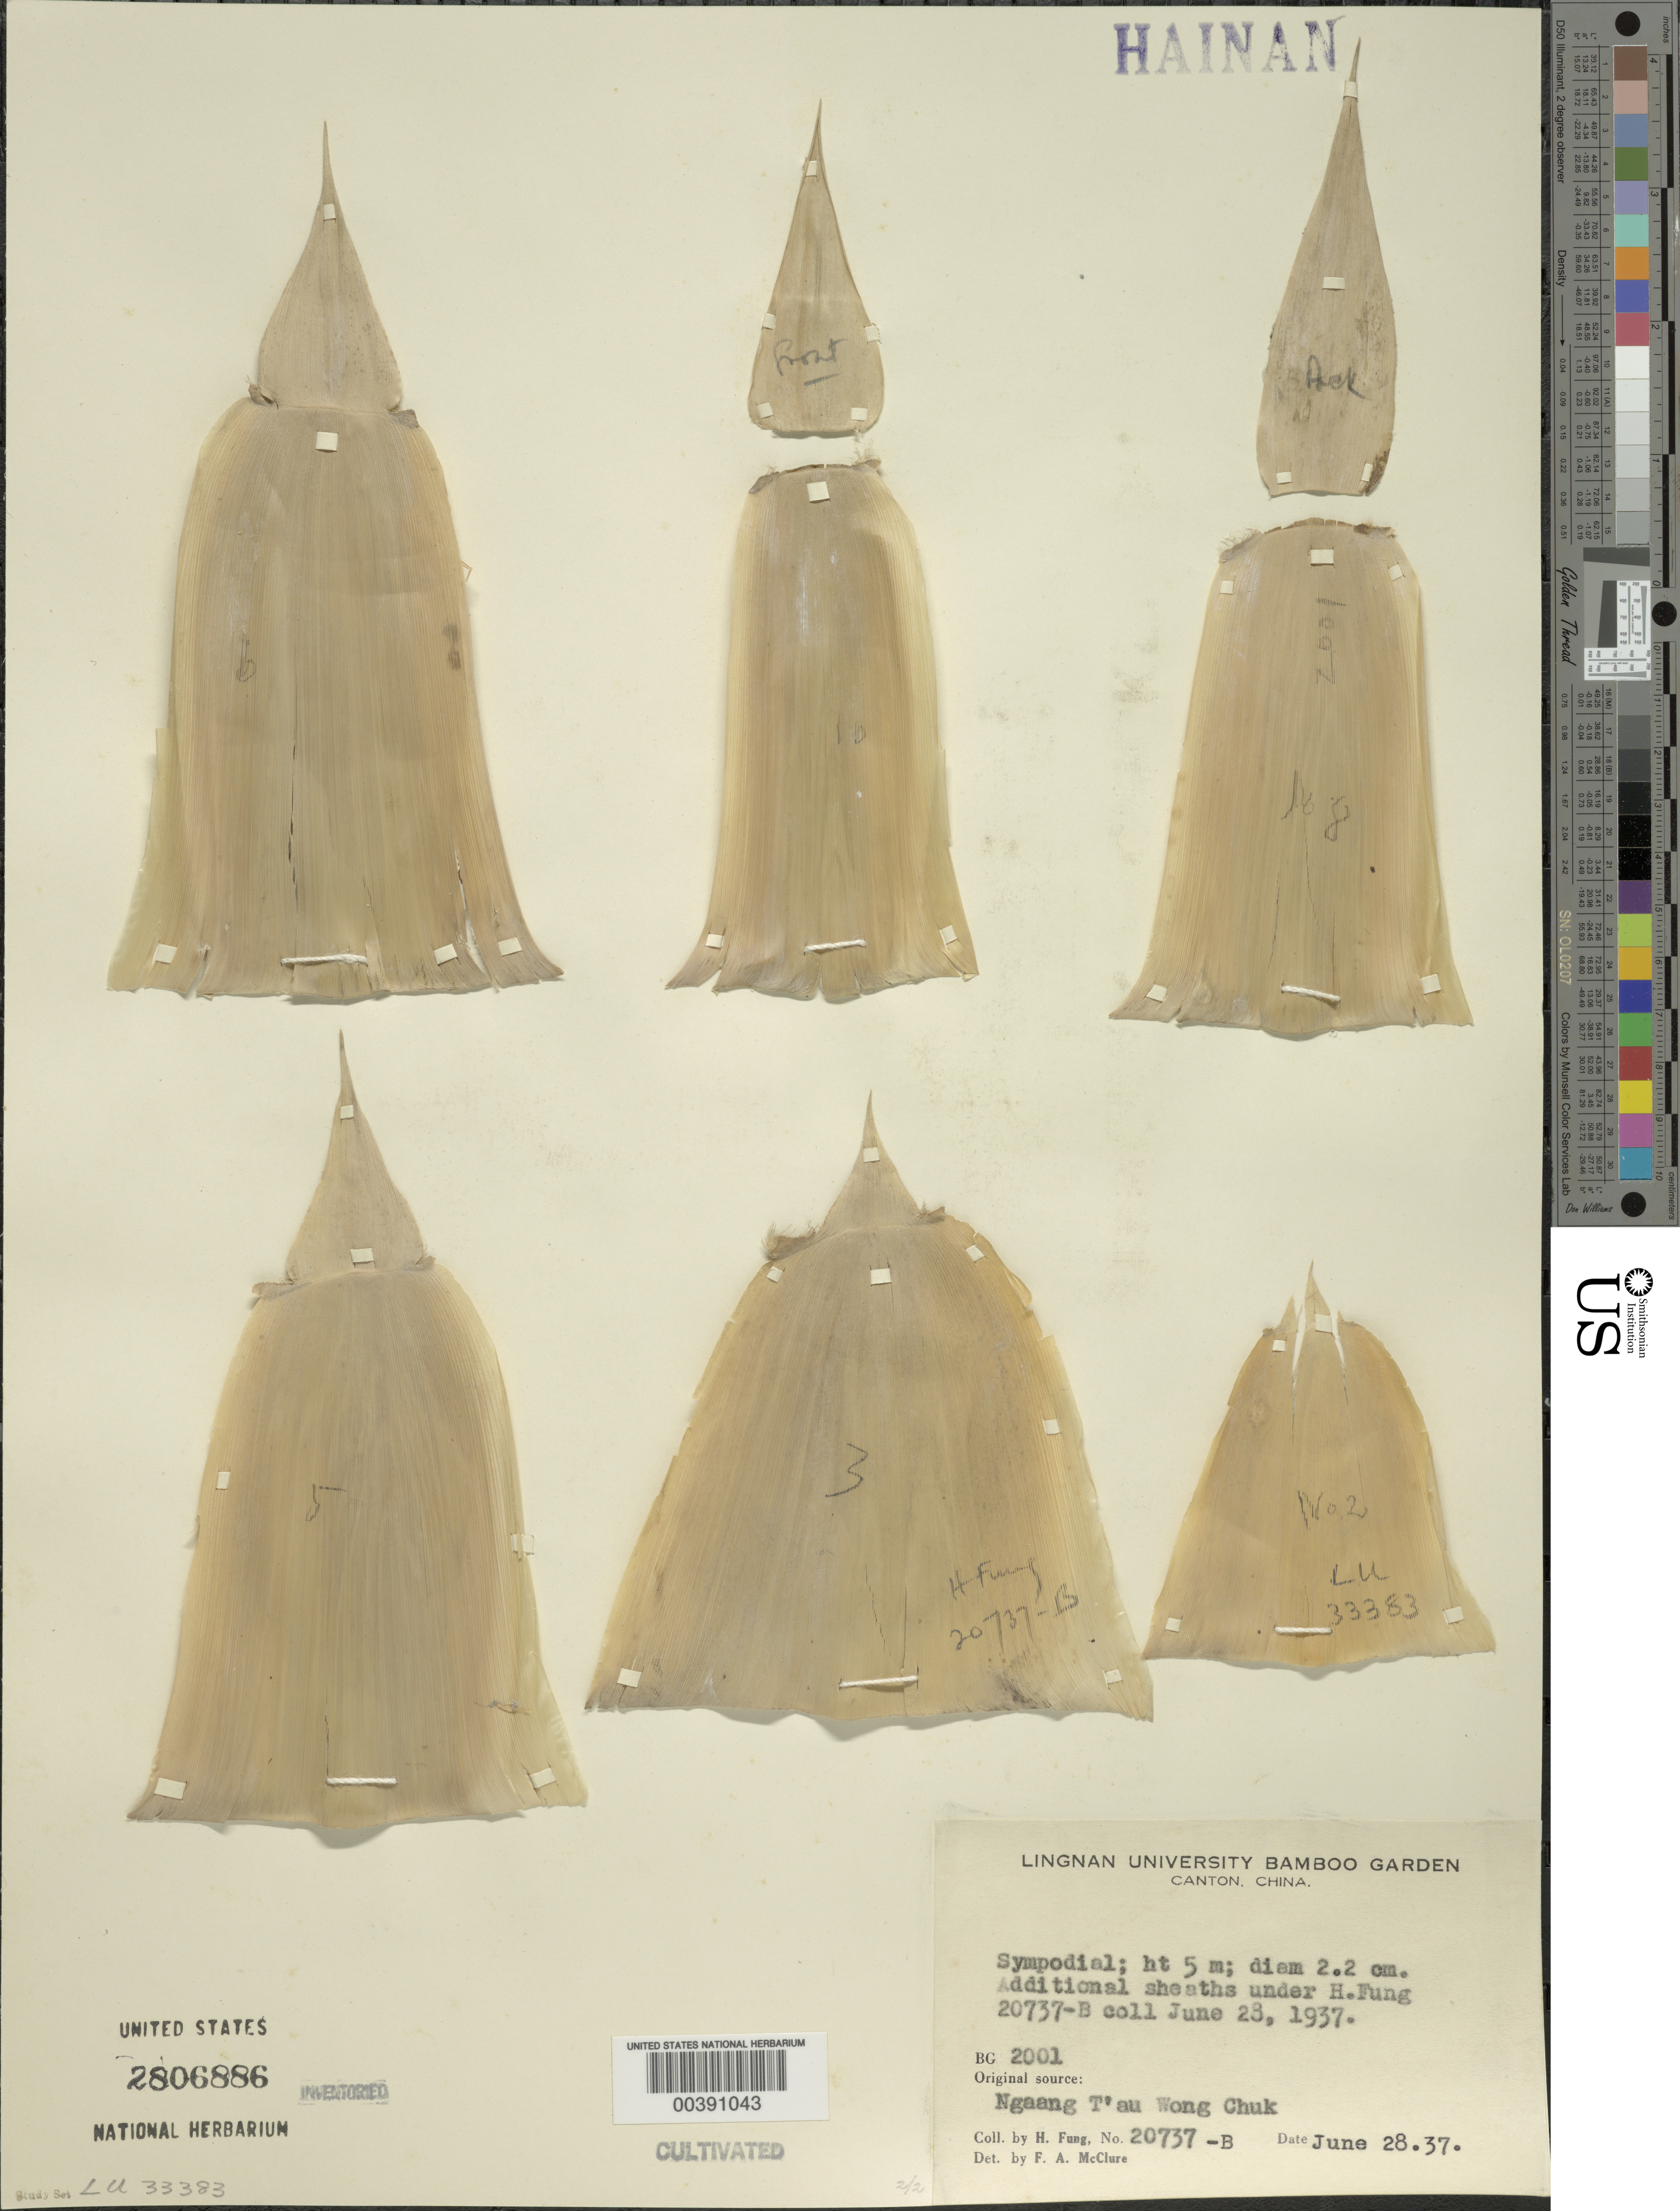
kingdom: Plantae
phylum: Tracheophyta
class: Liliopsida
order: Poales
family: Poaceae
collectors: H. L. Fung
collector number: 20737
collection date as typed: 08 Sep 1933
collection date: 1933-09-08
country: China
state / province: Guangdong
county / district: Guangzhou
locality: Lingnan univ. bg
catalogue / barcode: US 2806886